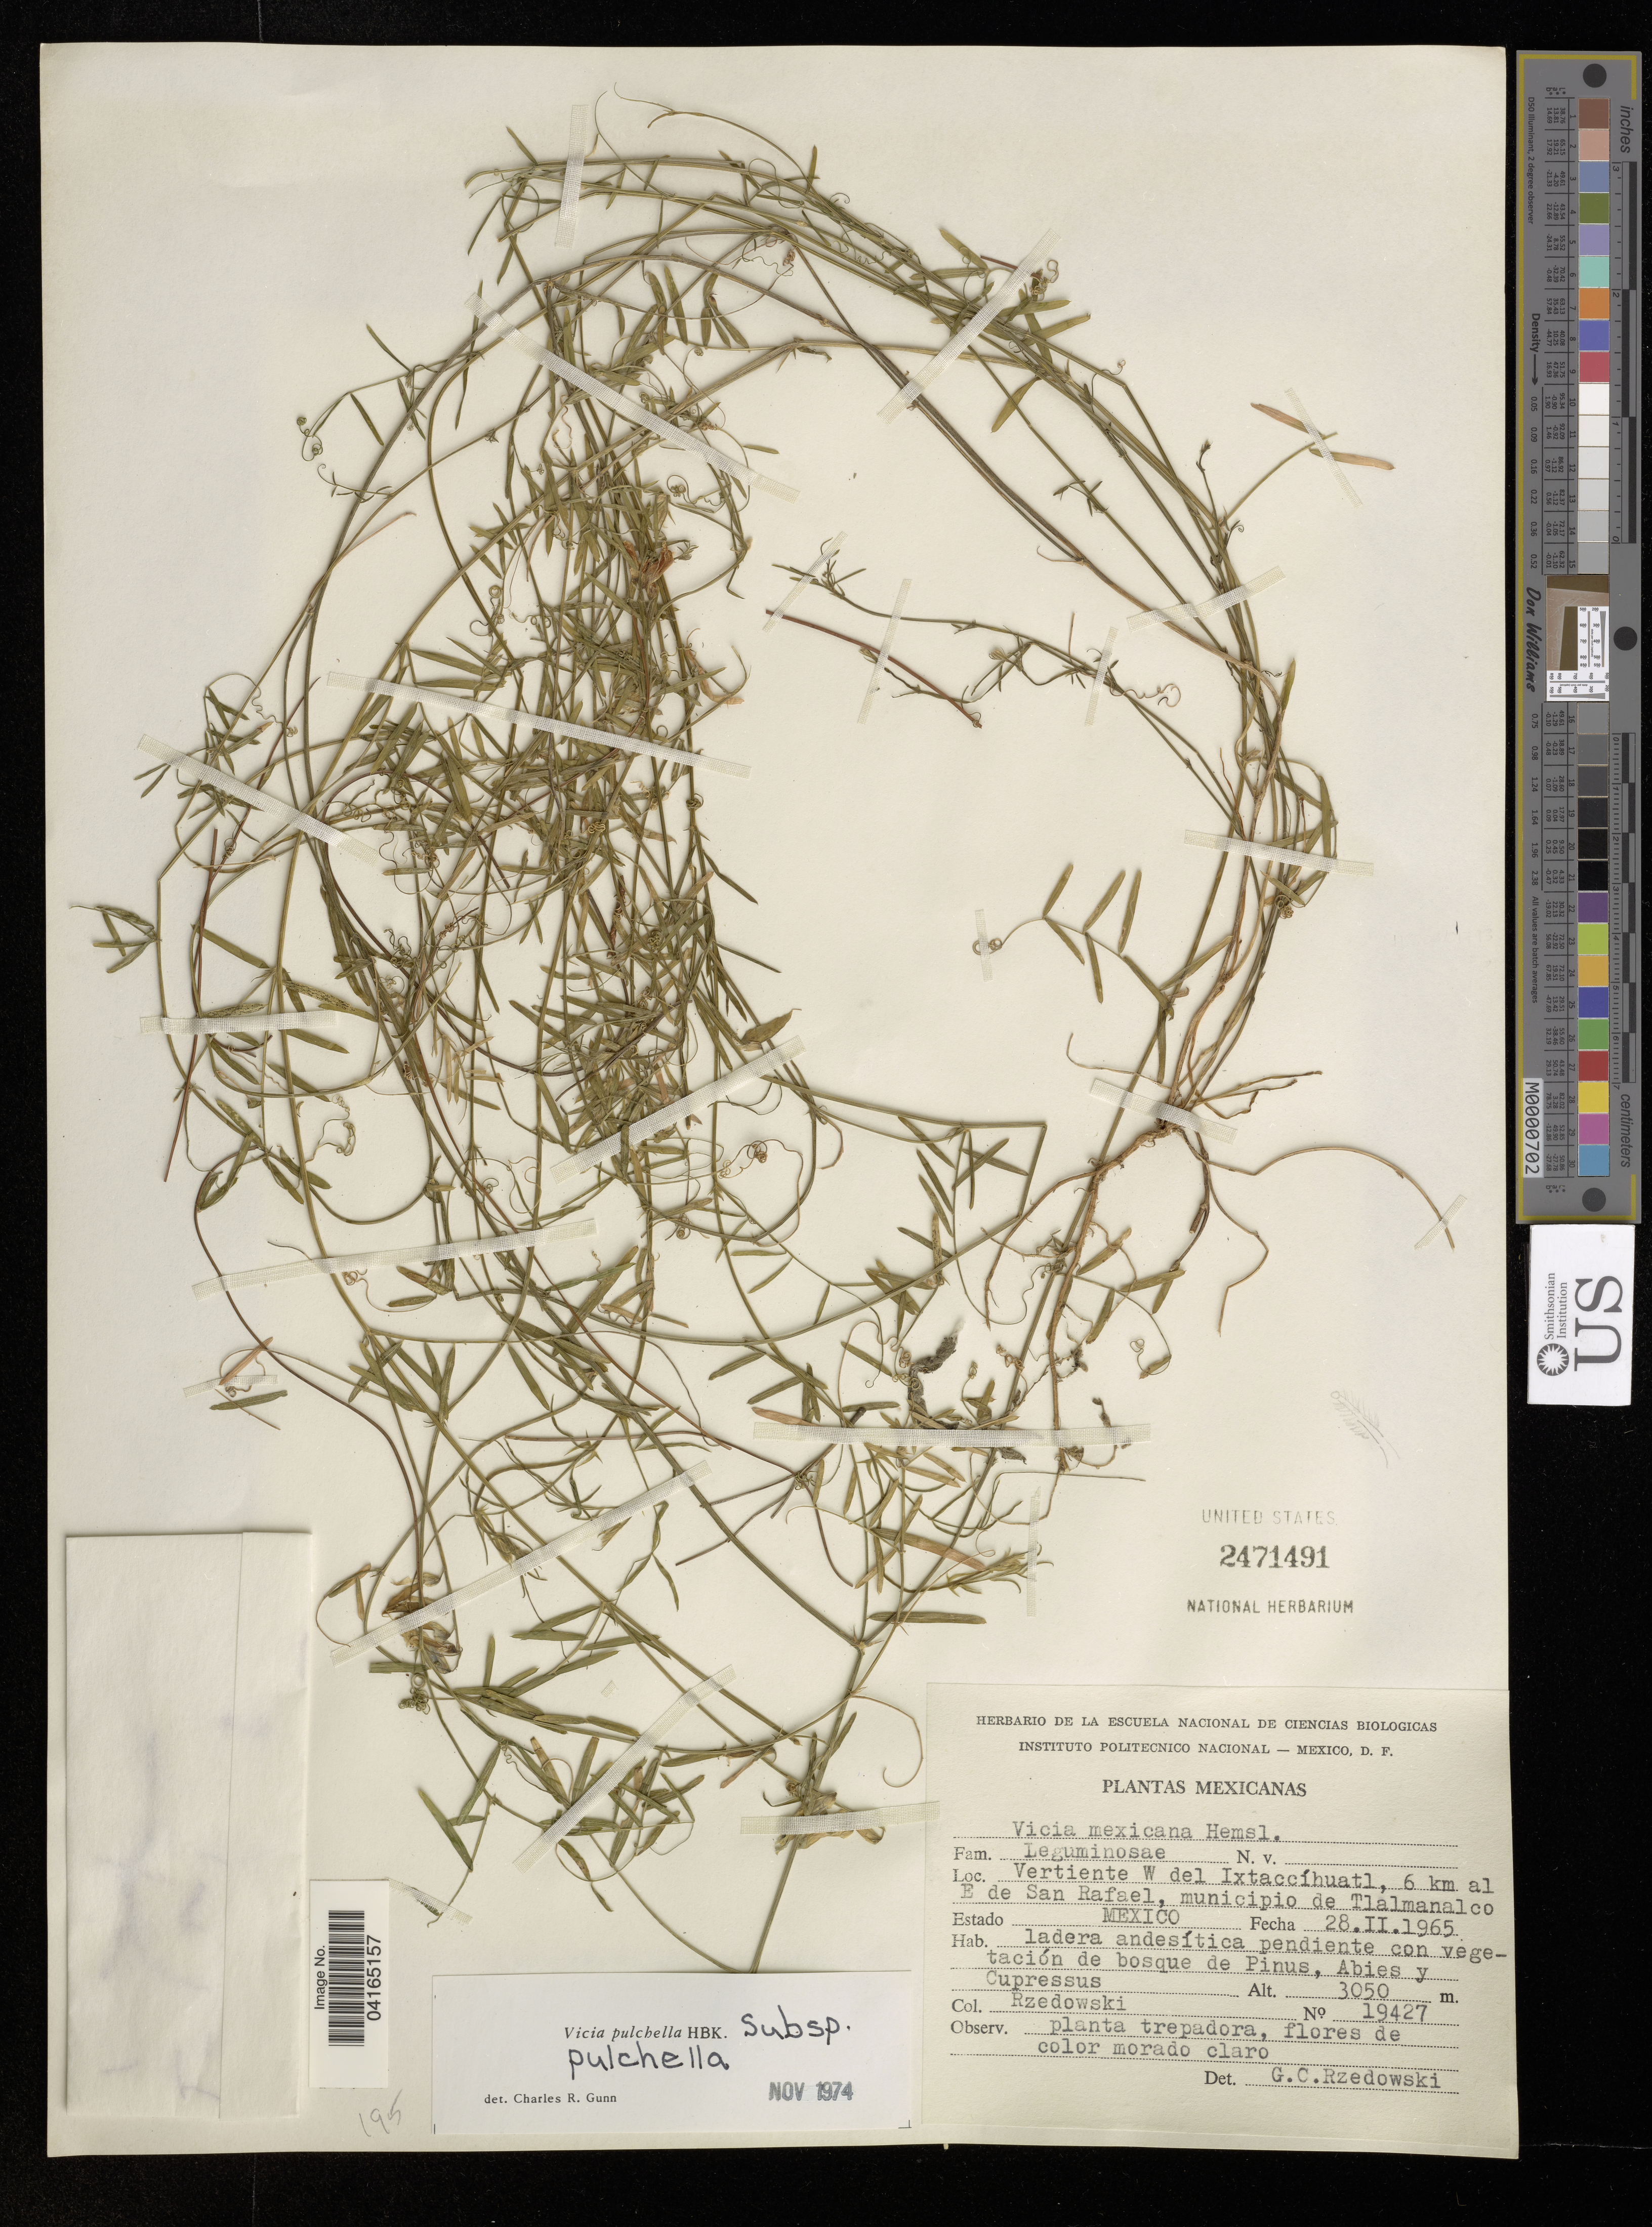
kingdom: Plantae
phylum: Tracheophyta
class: Magnoliopsida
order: Fabales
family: Fabaceae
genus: Vicia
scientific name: Vicia pulchella subsp. pulchella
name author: Kunth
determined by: Hechenleitner, Paulina, RBG Edinburgh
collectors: Rzedowski, --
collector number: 19427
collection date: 1965-02-28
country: Mexico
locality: Vertiente W del Ixtaccíhuatl, 6 km al E de San Rafael, muncipio de Tlalmanalco.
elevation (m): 3050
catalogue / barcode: US 2471491